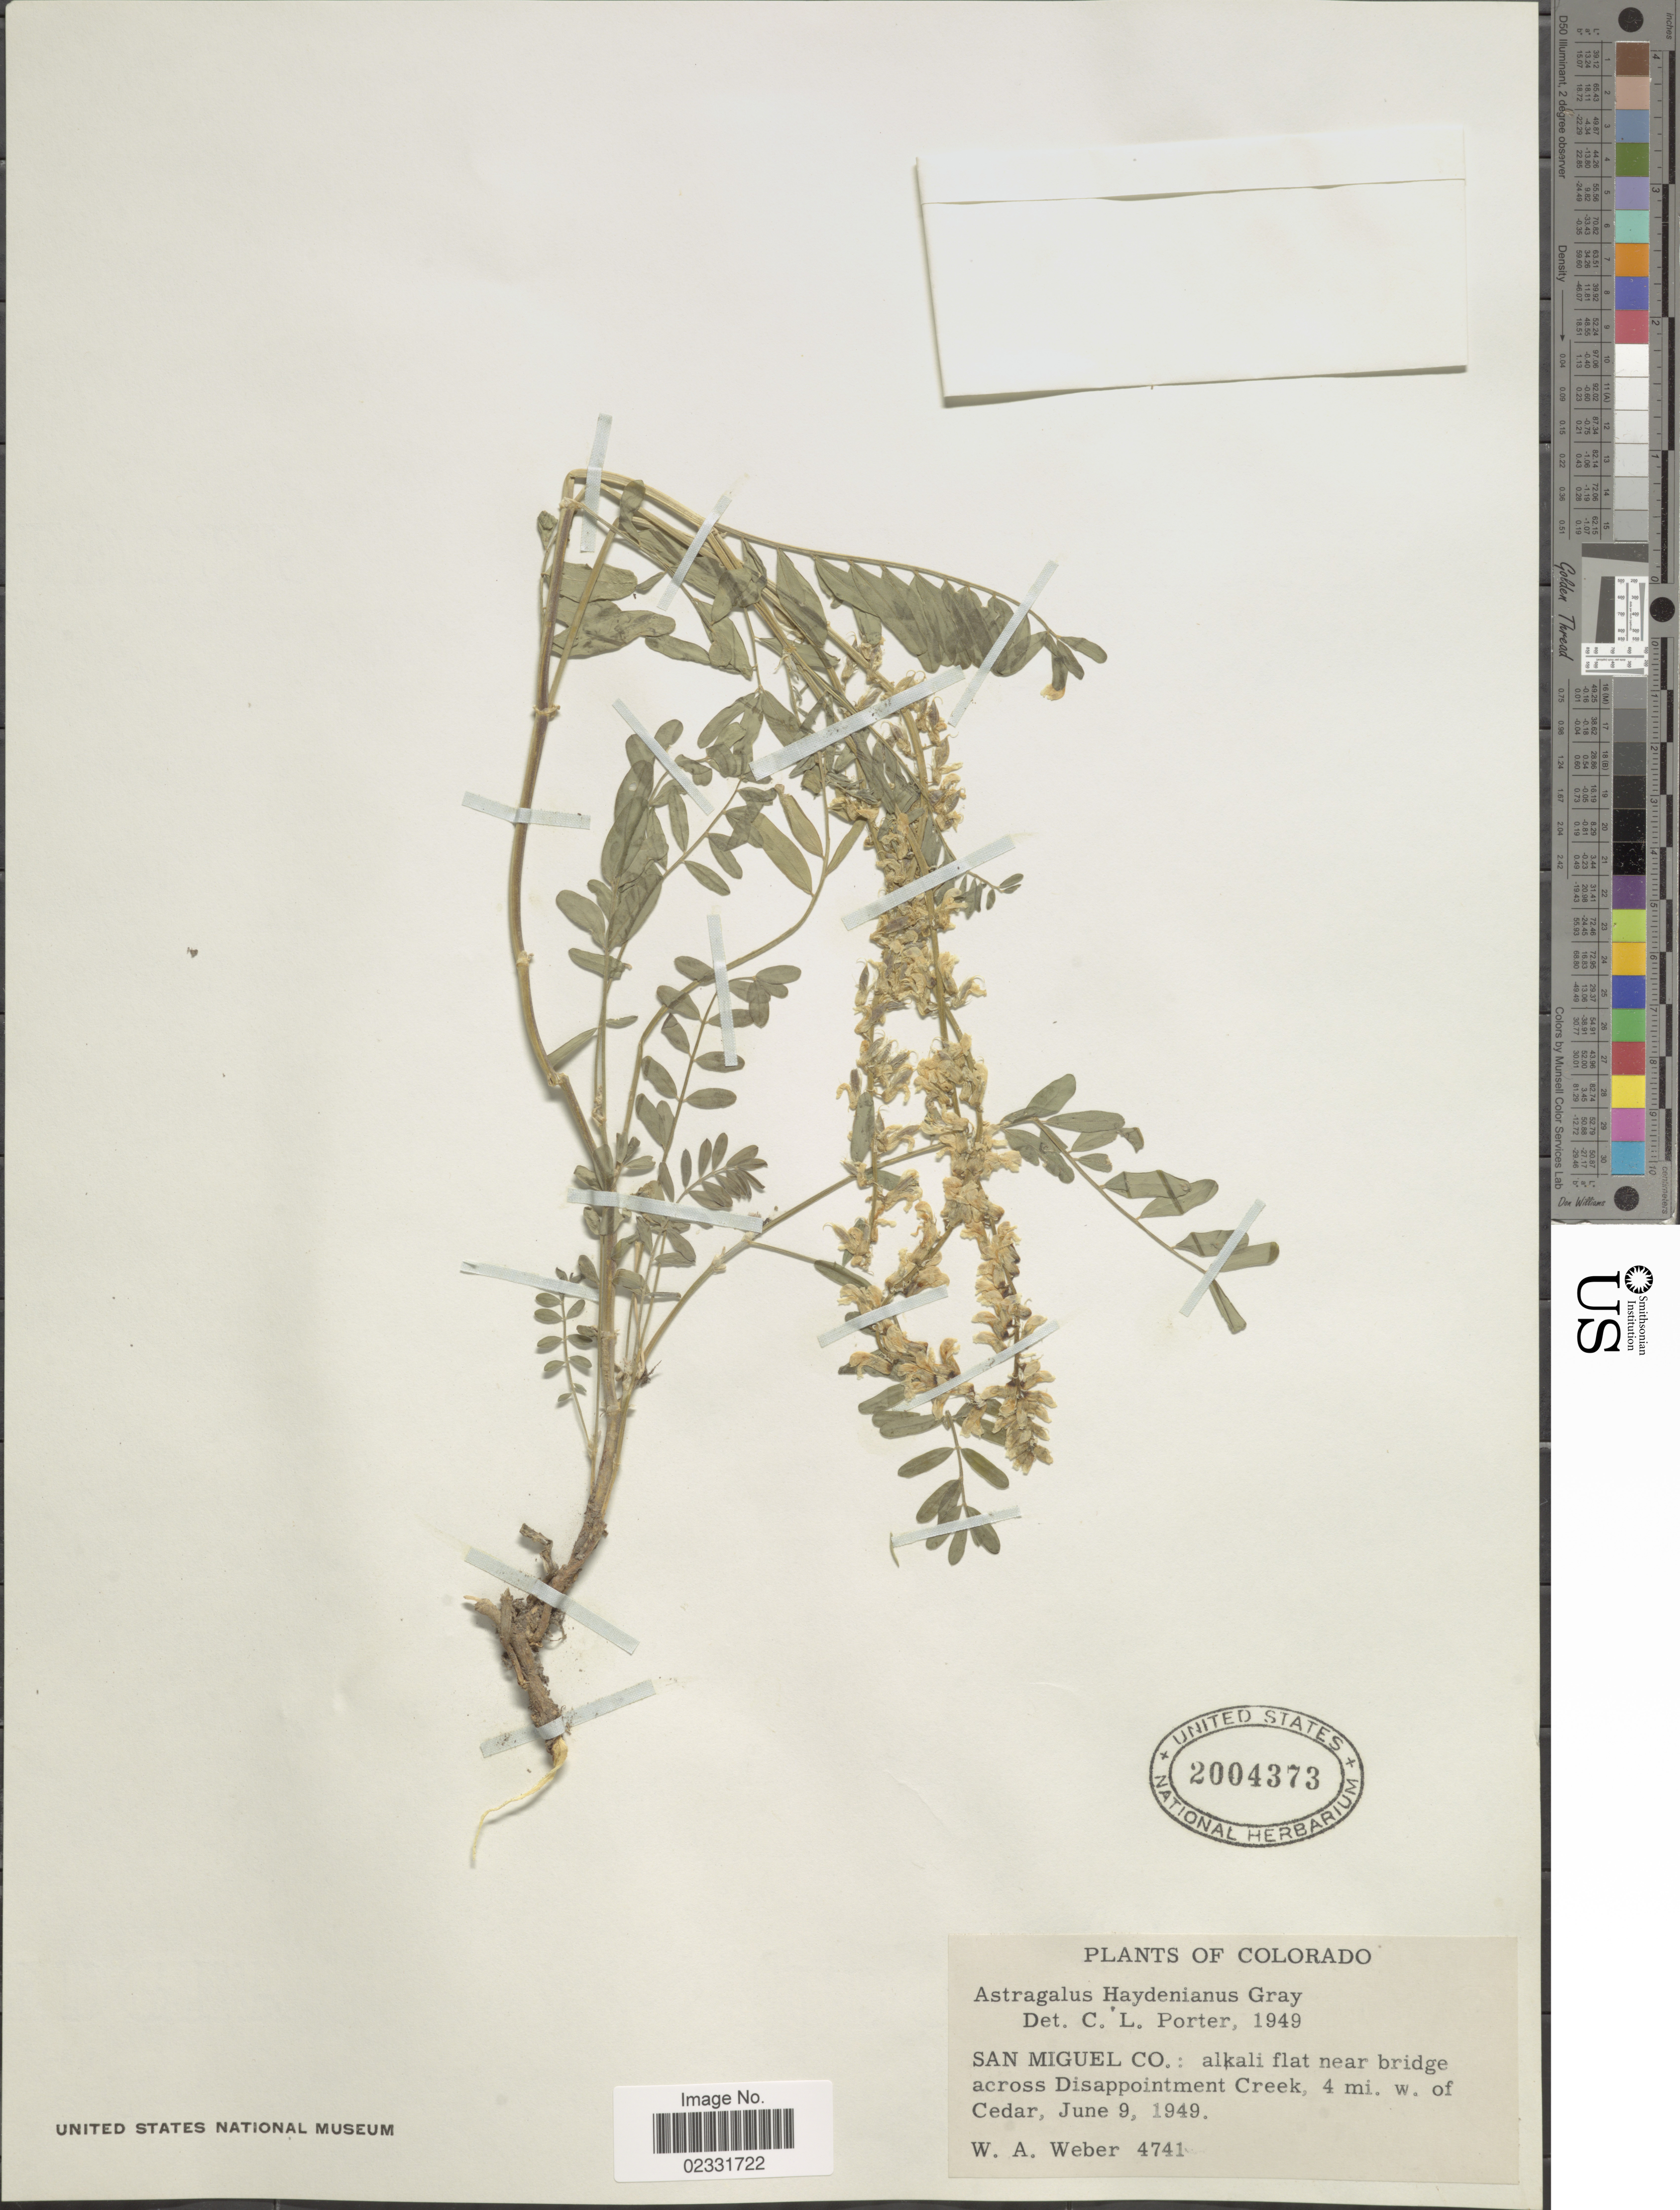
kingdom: Plantae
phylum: Tracheophyta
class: Magnoliopsida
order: Fabales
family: Fabaceae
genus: Astragalus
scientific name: Astragalus haydenianus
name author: A. Gray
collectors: W. A. Weber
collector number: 4741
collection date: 1949-06-09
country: United States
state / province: Colorado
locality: San MIguel Co.: alkali flat near bridge across Disappointment Creek, 4 mi. w. of Cedar.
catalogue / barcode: US 2004373